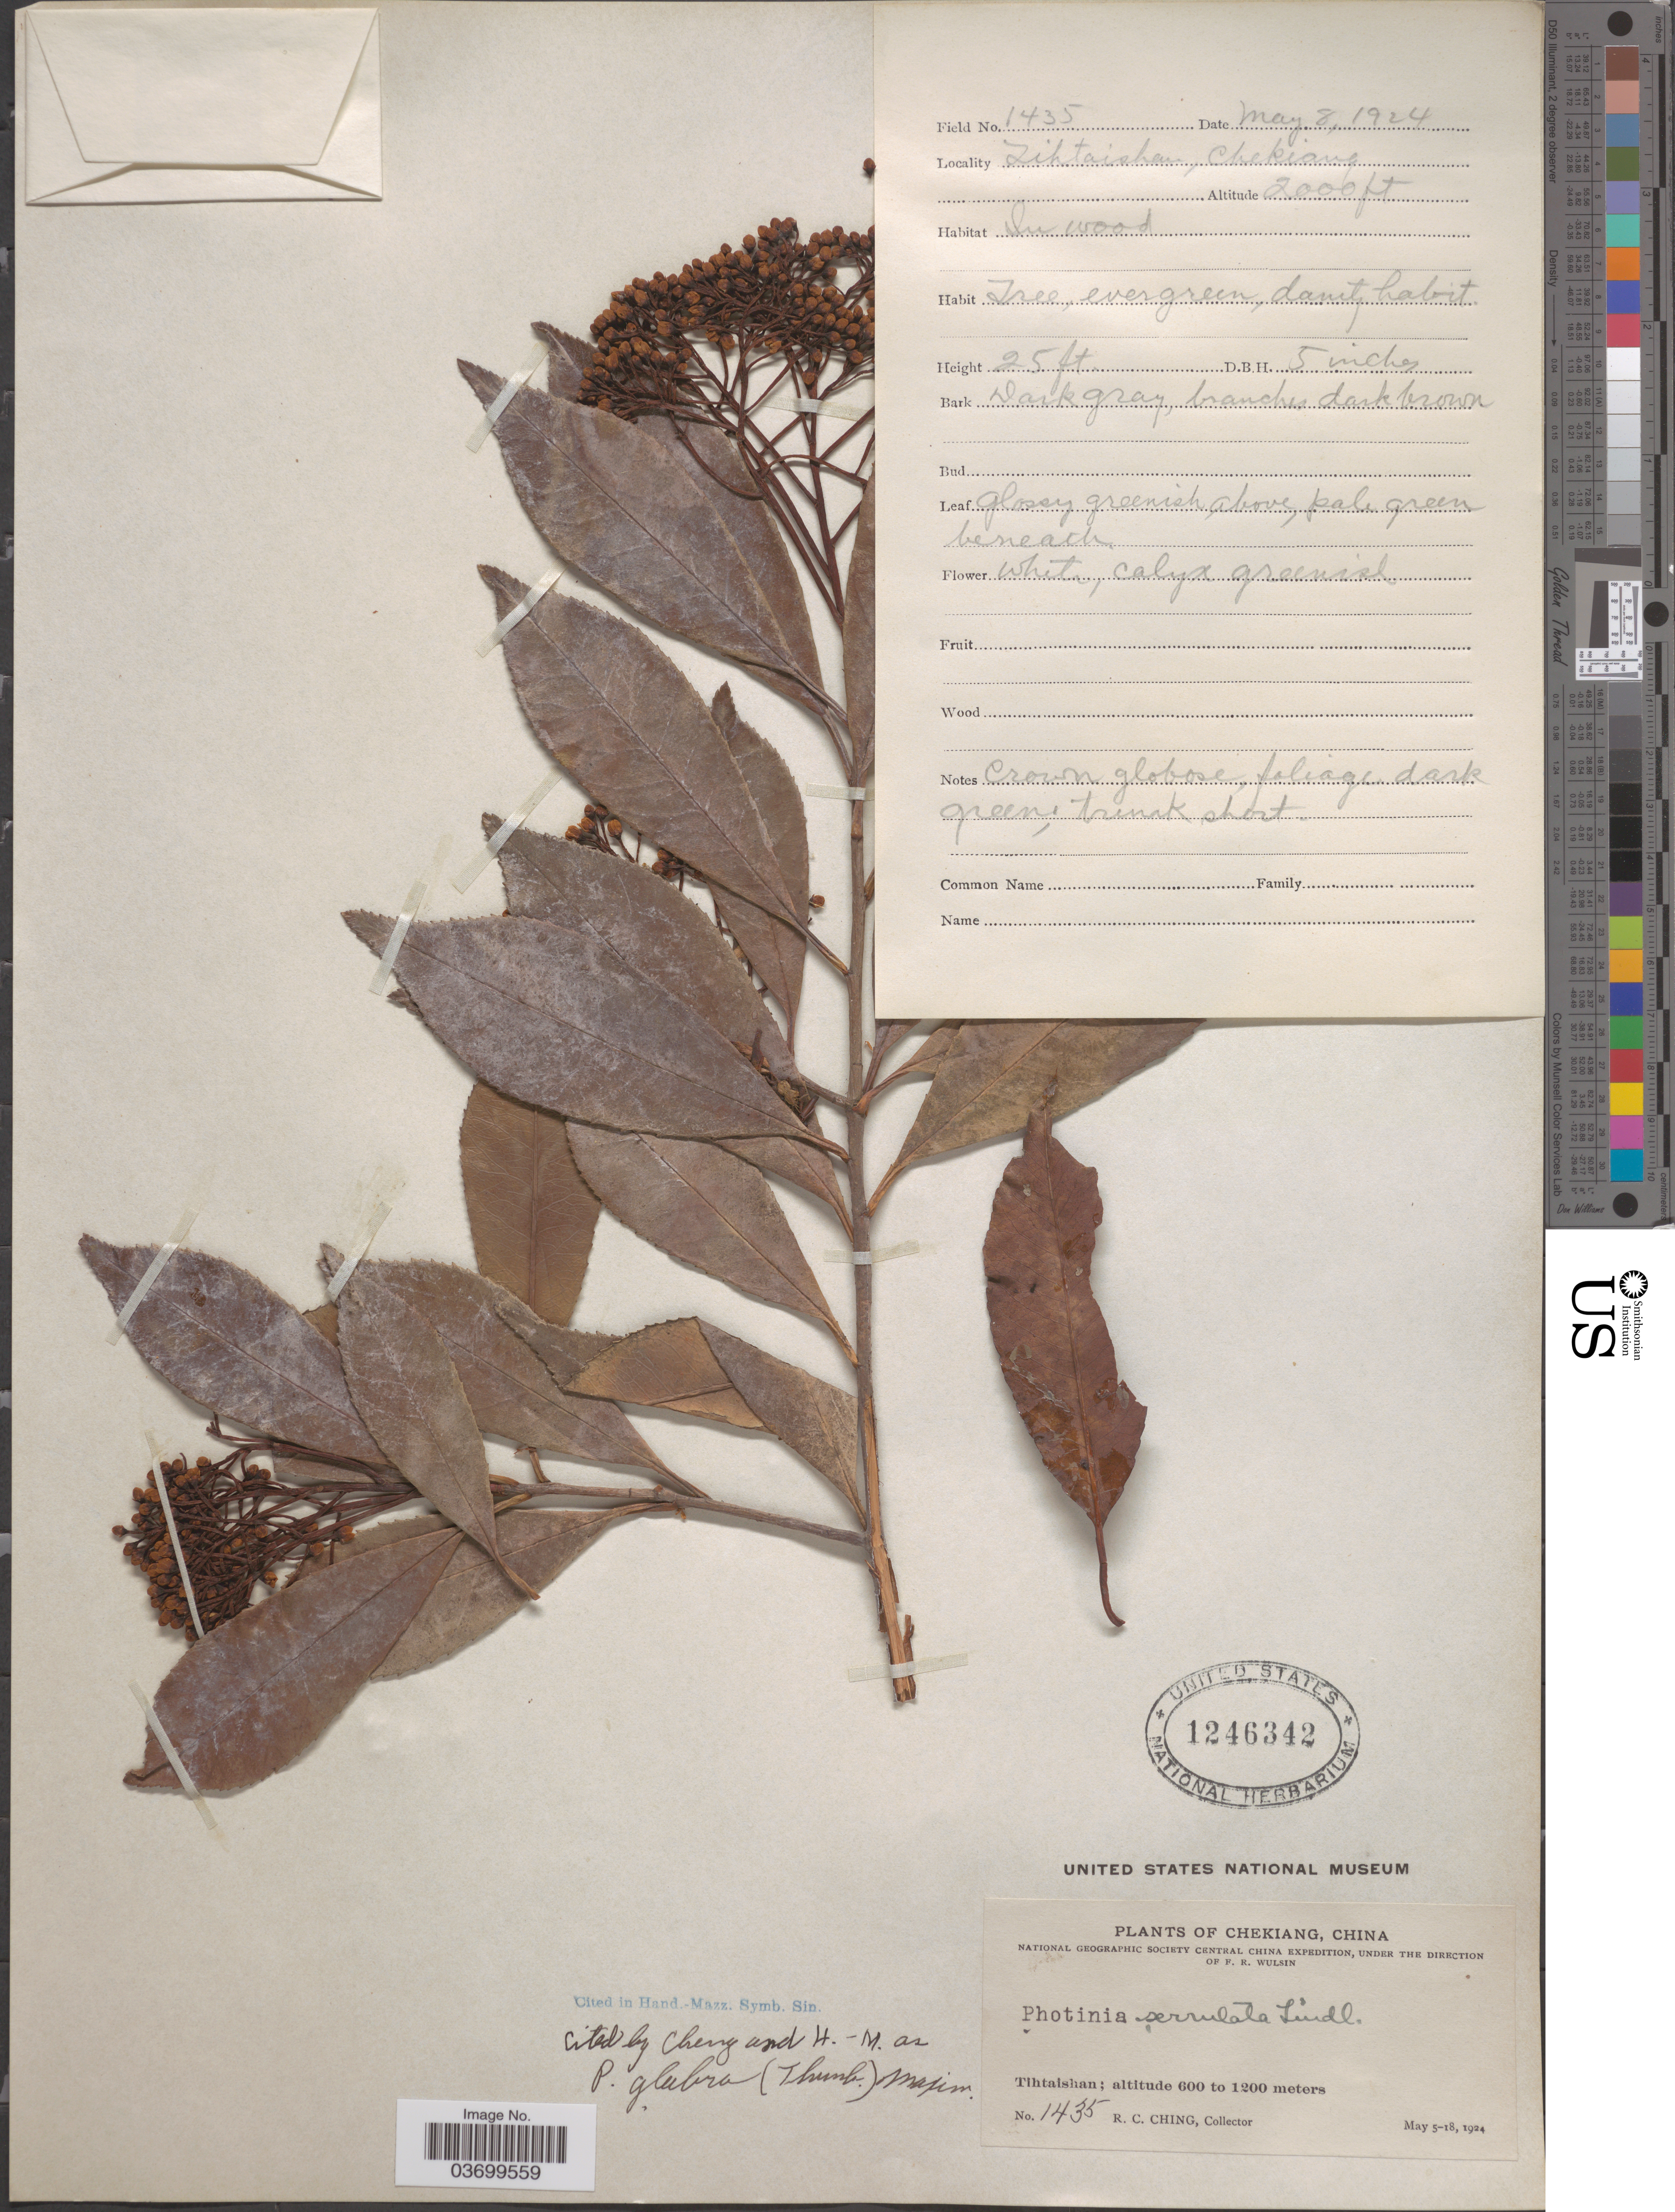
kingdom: Plantae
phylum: Tracheophyta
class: Magnoliopsida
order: Rosales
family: Rosaceae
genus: Photinia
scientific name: Photinia serrulata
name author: Franch. & Sav.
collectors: R. C. Ching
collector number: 1435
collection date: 1924-05-08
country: China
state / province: Zhejiang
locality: Chekiang. Tihtaishan.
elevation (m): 600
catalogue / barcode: US 1246342